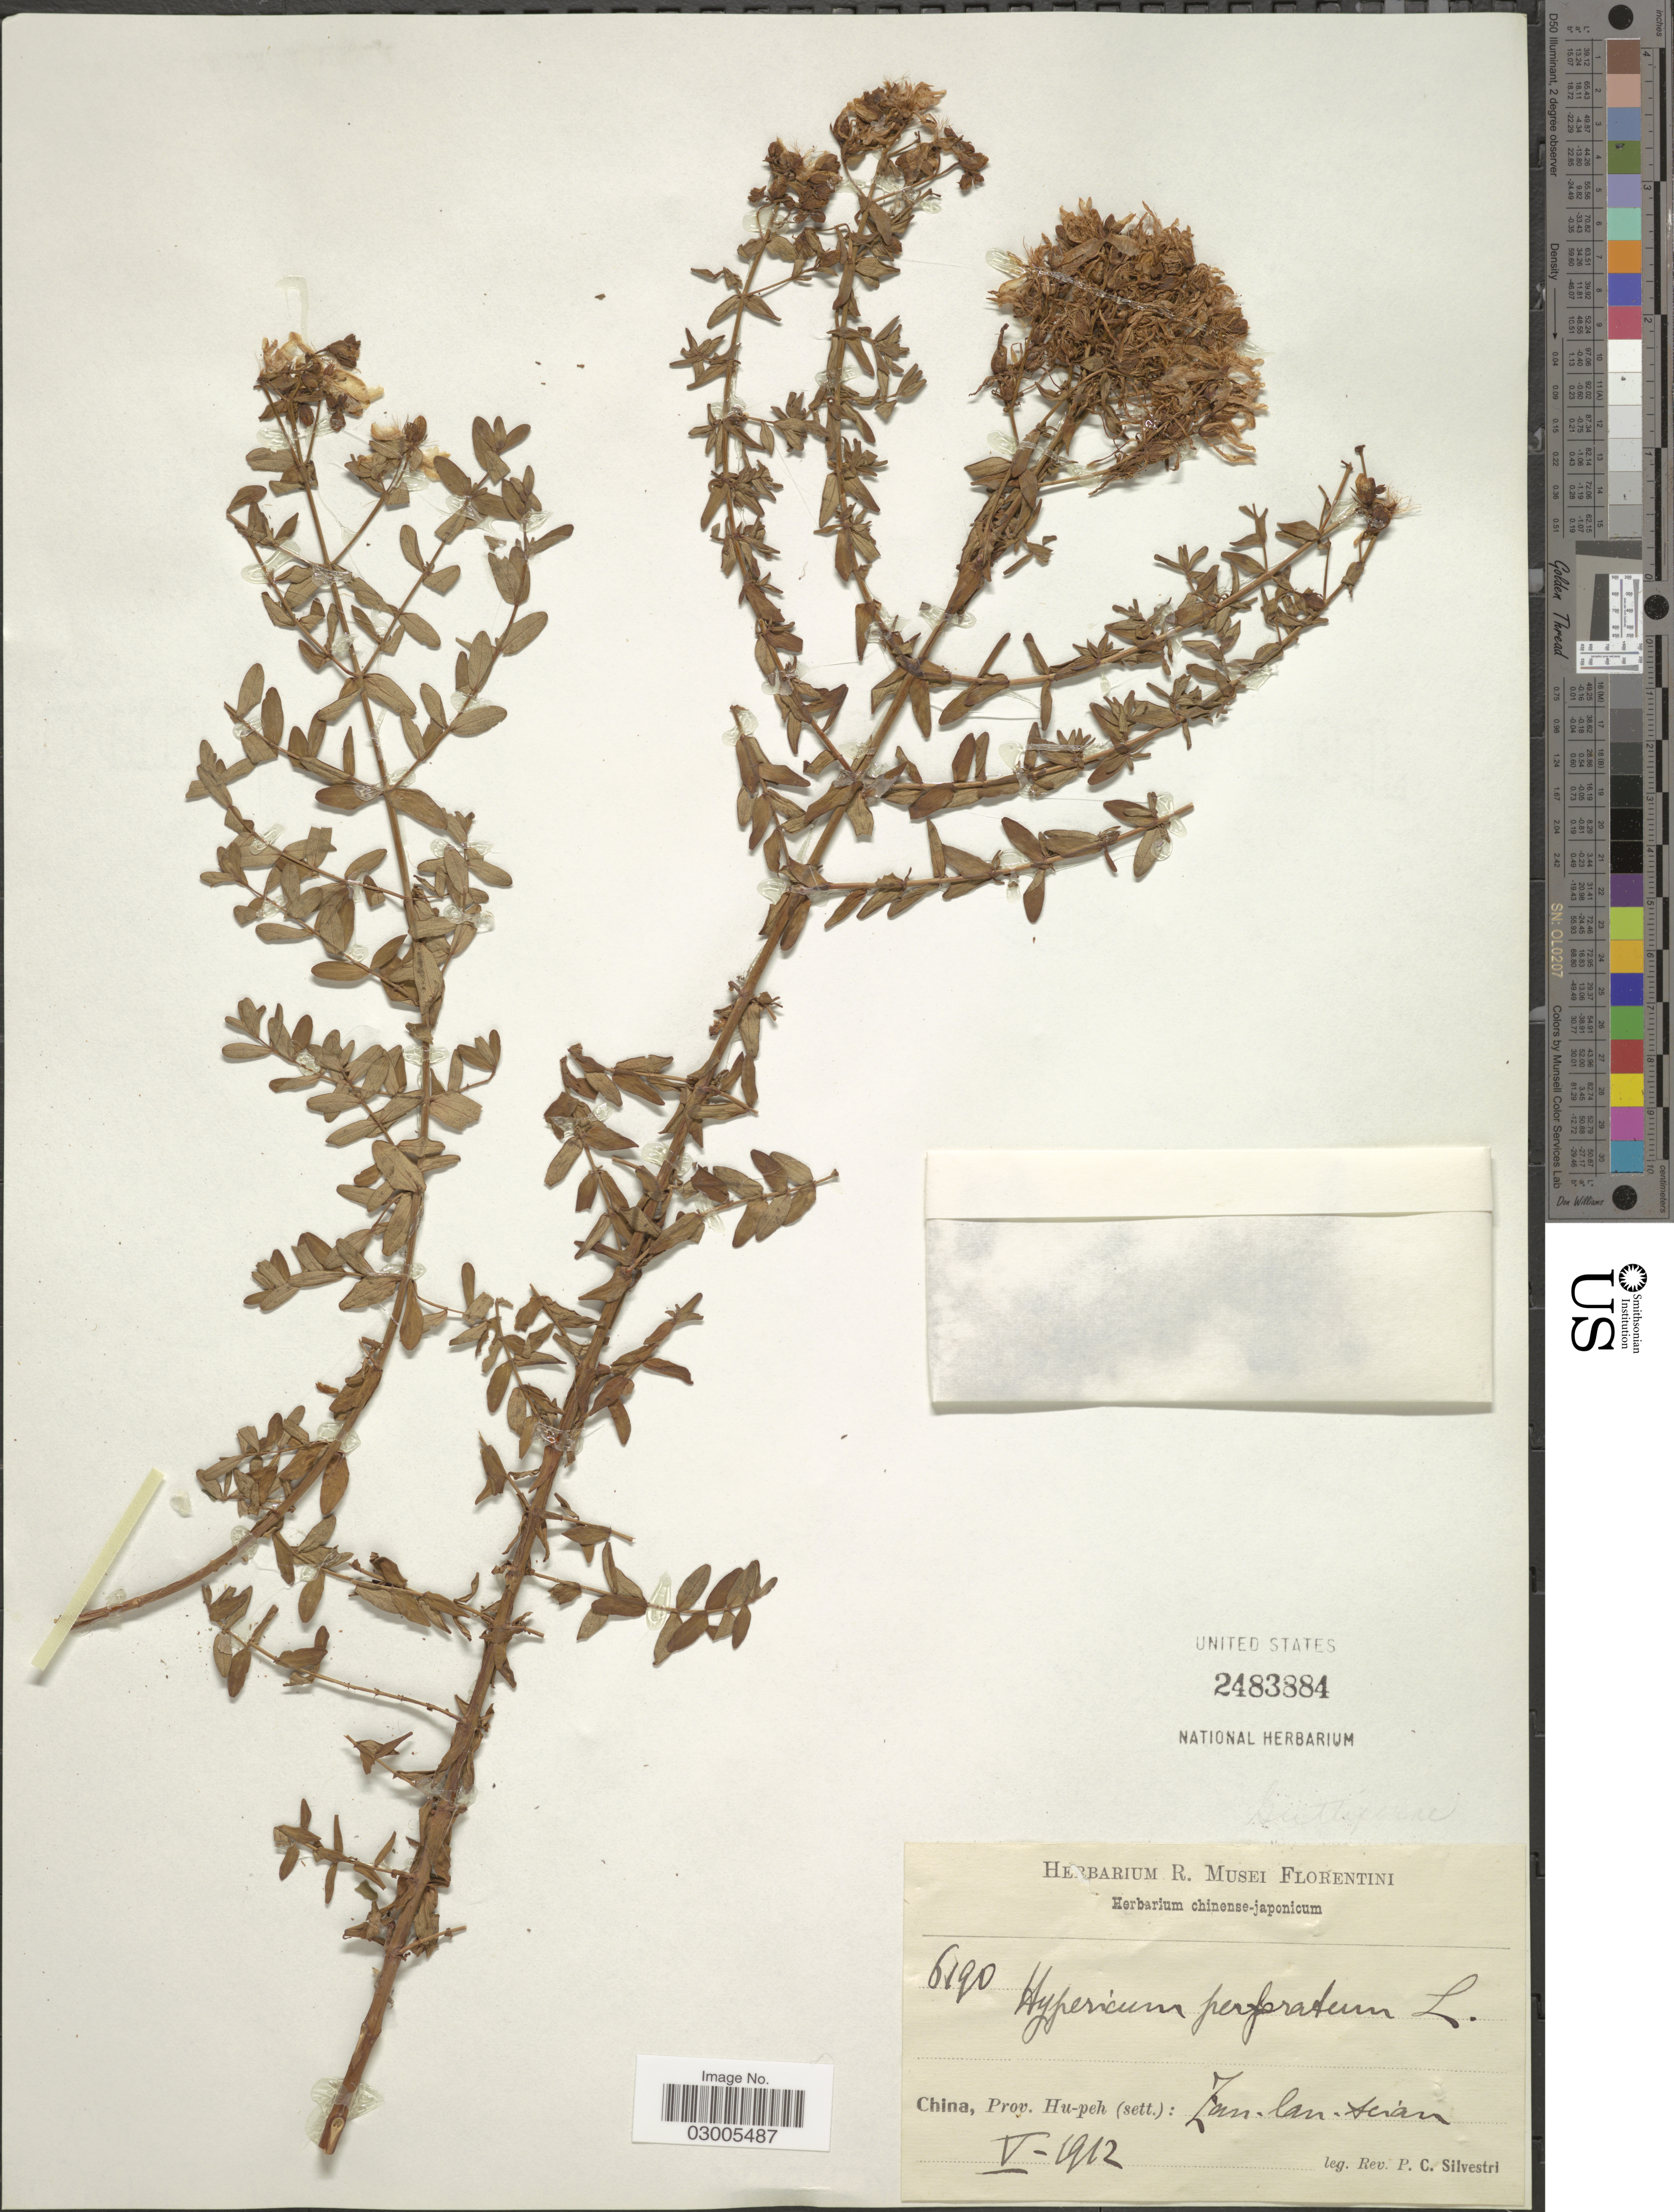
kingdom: Plantae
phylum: Tracheophyta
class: Magnoliopsida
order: Malpighiales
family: Hypericaceae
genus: Hypericum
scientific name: Hypericum perforatum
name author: L.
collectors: P. Silvestri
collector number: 6190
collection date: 1912-05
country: China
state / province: Hubei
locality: Prov. Hu-peh (sett.): Zan-lan-terian [interpreted].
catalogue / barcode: US 2483884